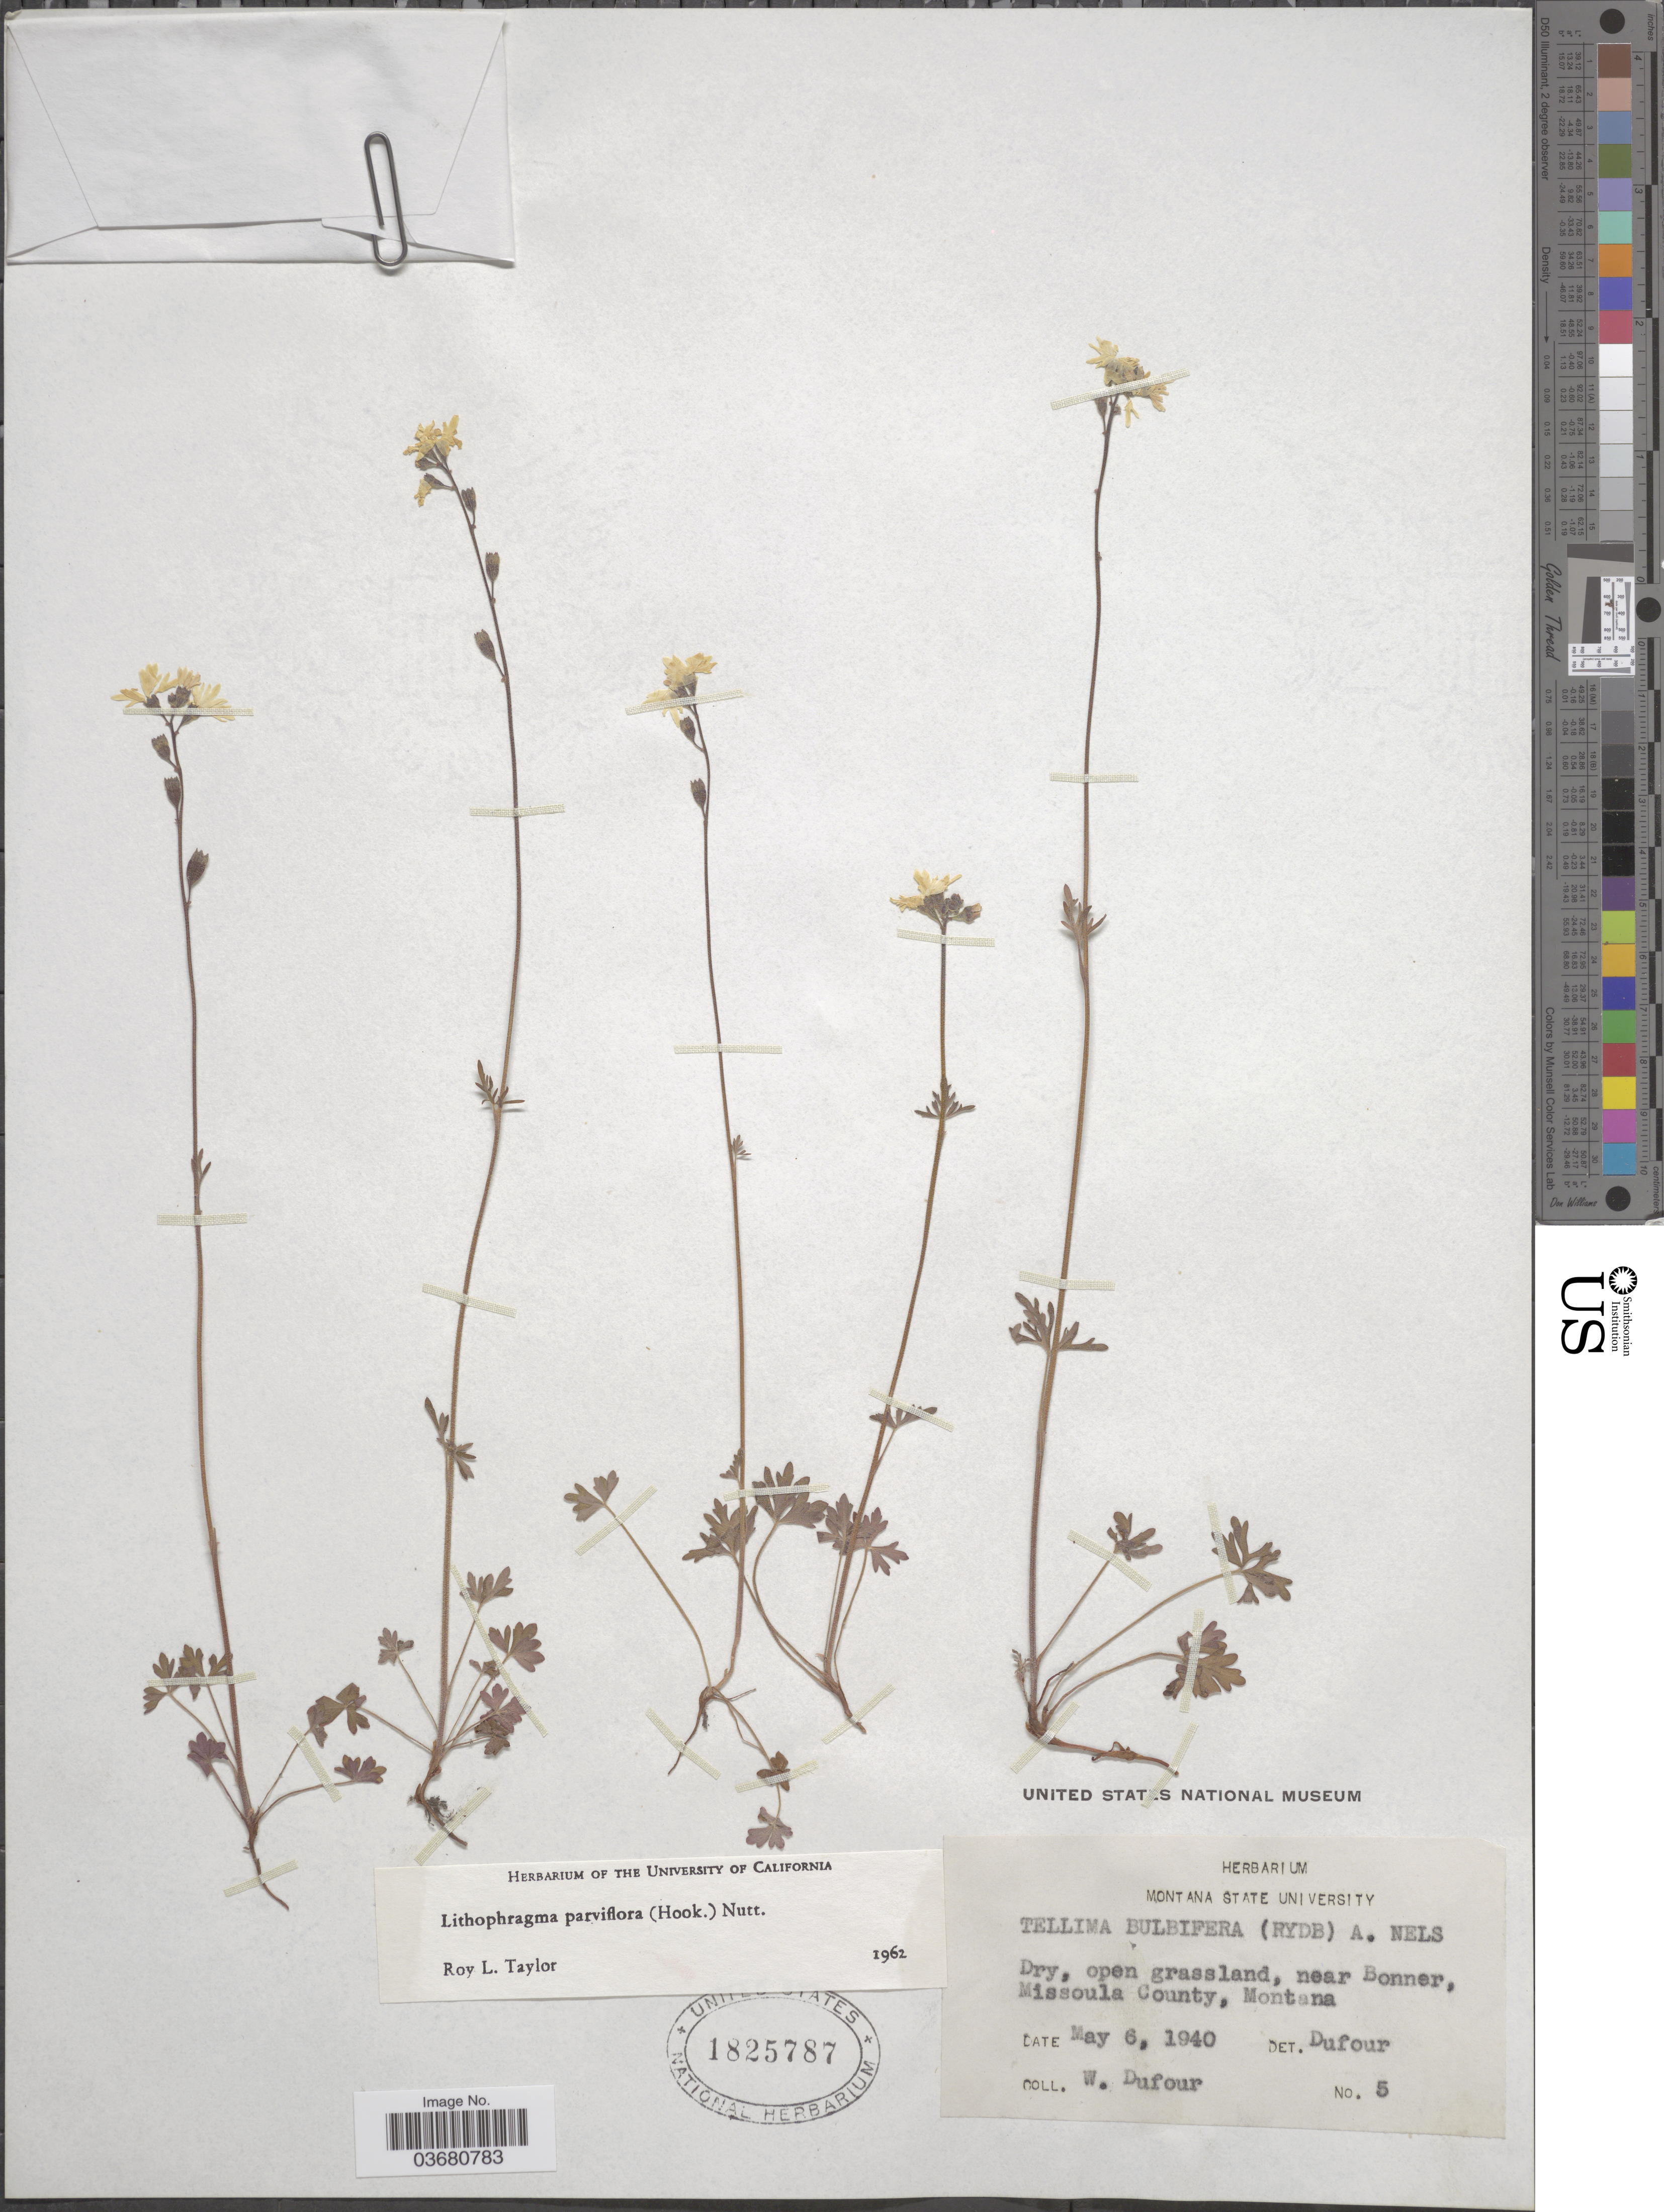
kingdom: Plantae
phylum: Tracheophyta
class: Magnoliopsida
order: Saxifragales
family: Saxifragaceae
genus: Lithophragma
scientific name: Lithophragma parviflorum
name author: (Hook.) Nutt.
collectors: W. Dufour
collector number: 5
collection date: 1940-05-06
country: United States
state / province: Montana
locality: Dry, open grassland, near Bonner, Missoula County.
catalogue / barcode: US 1825787